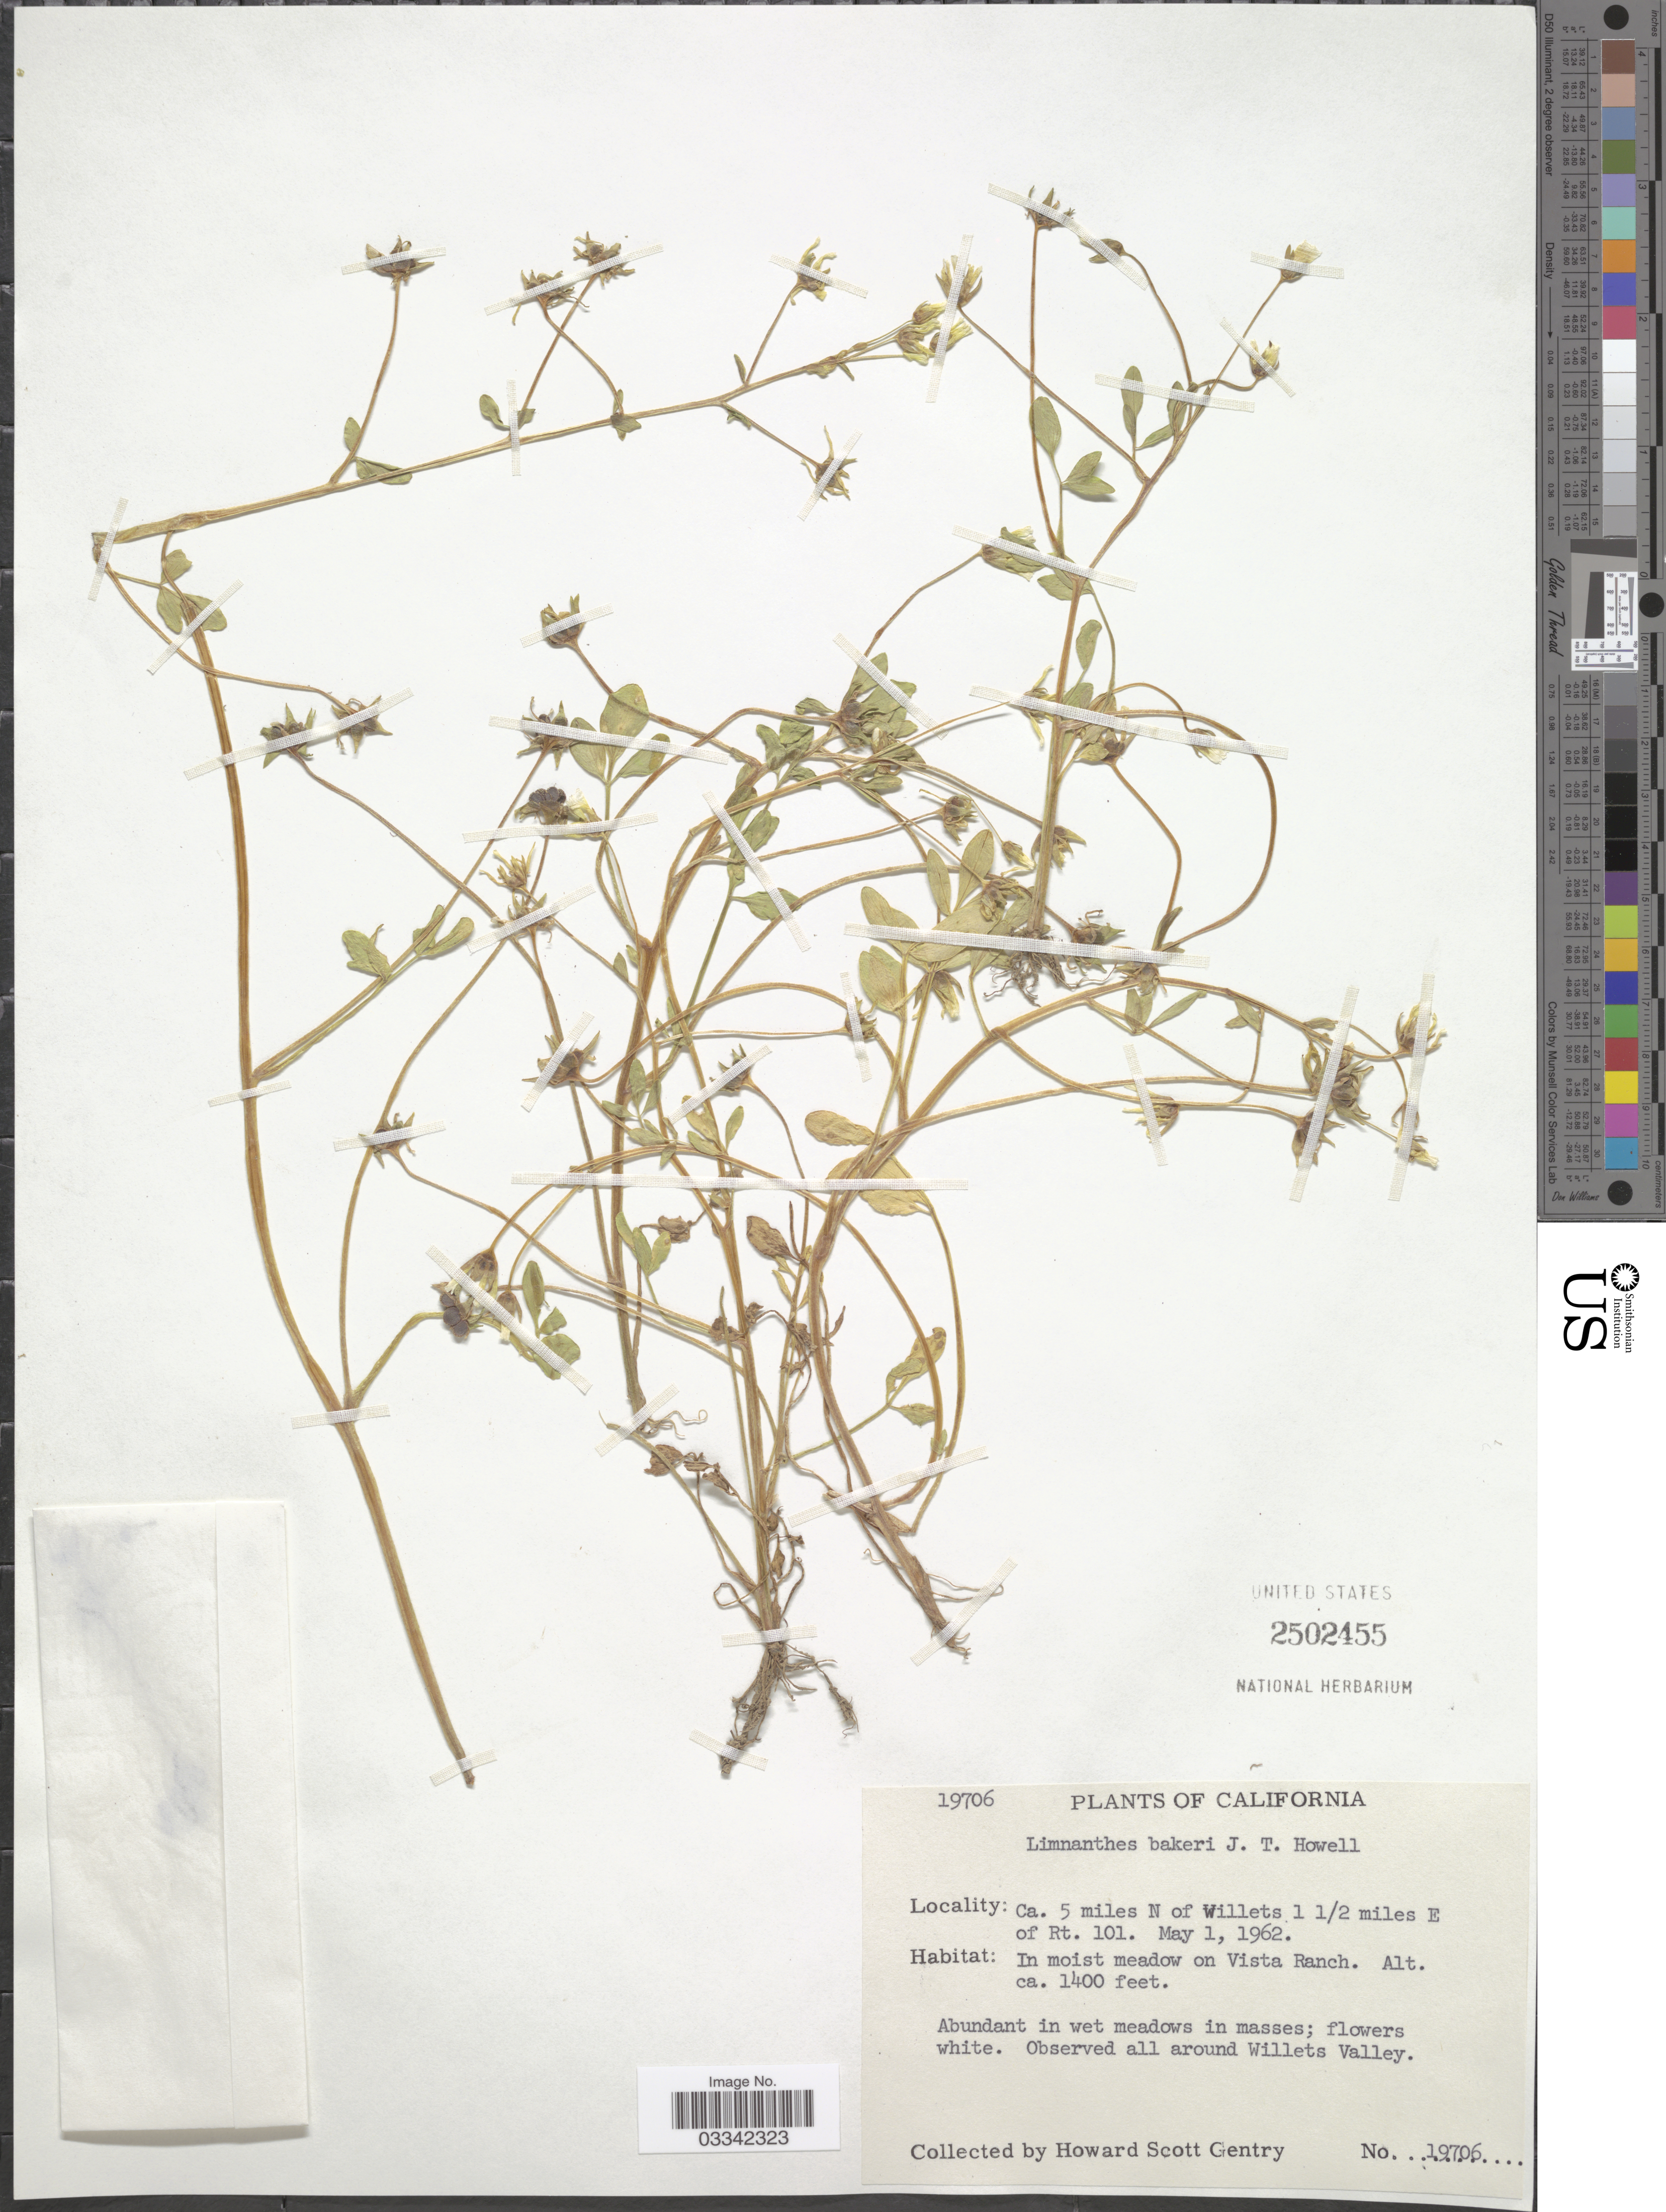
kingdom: Plantae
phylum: Tracheophyta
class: Magnoliopsida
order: Brassicales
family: Limnanthaceae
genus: Limnanthes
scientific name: Limnanthes bakeri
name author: J.T. Howell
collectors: H. S. Gentry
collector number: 19706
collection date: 1962-05-01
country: United States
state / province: California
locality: Ca. 5 miles N of Willets 1 1/2 miles E of Rt. 101. In moist meadow on Vista Ranch. Observed all around Willets Valley [unsure placement].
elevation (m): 427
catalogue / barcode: US 2502455